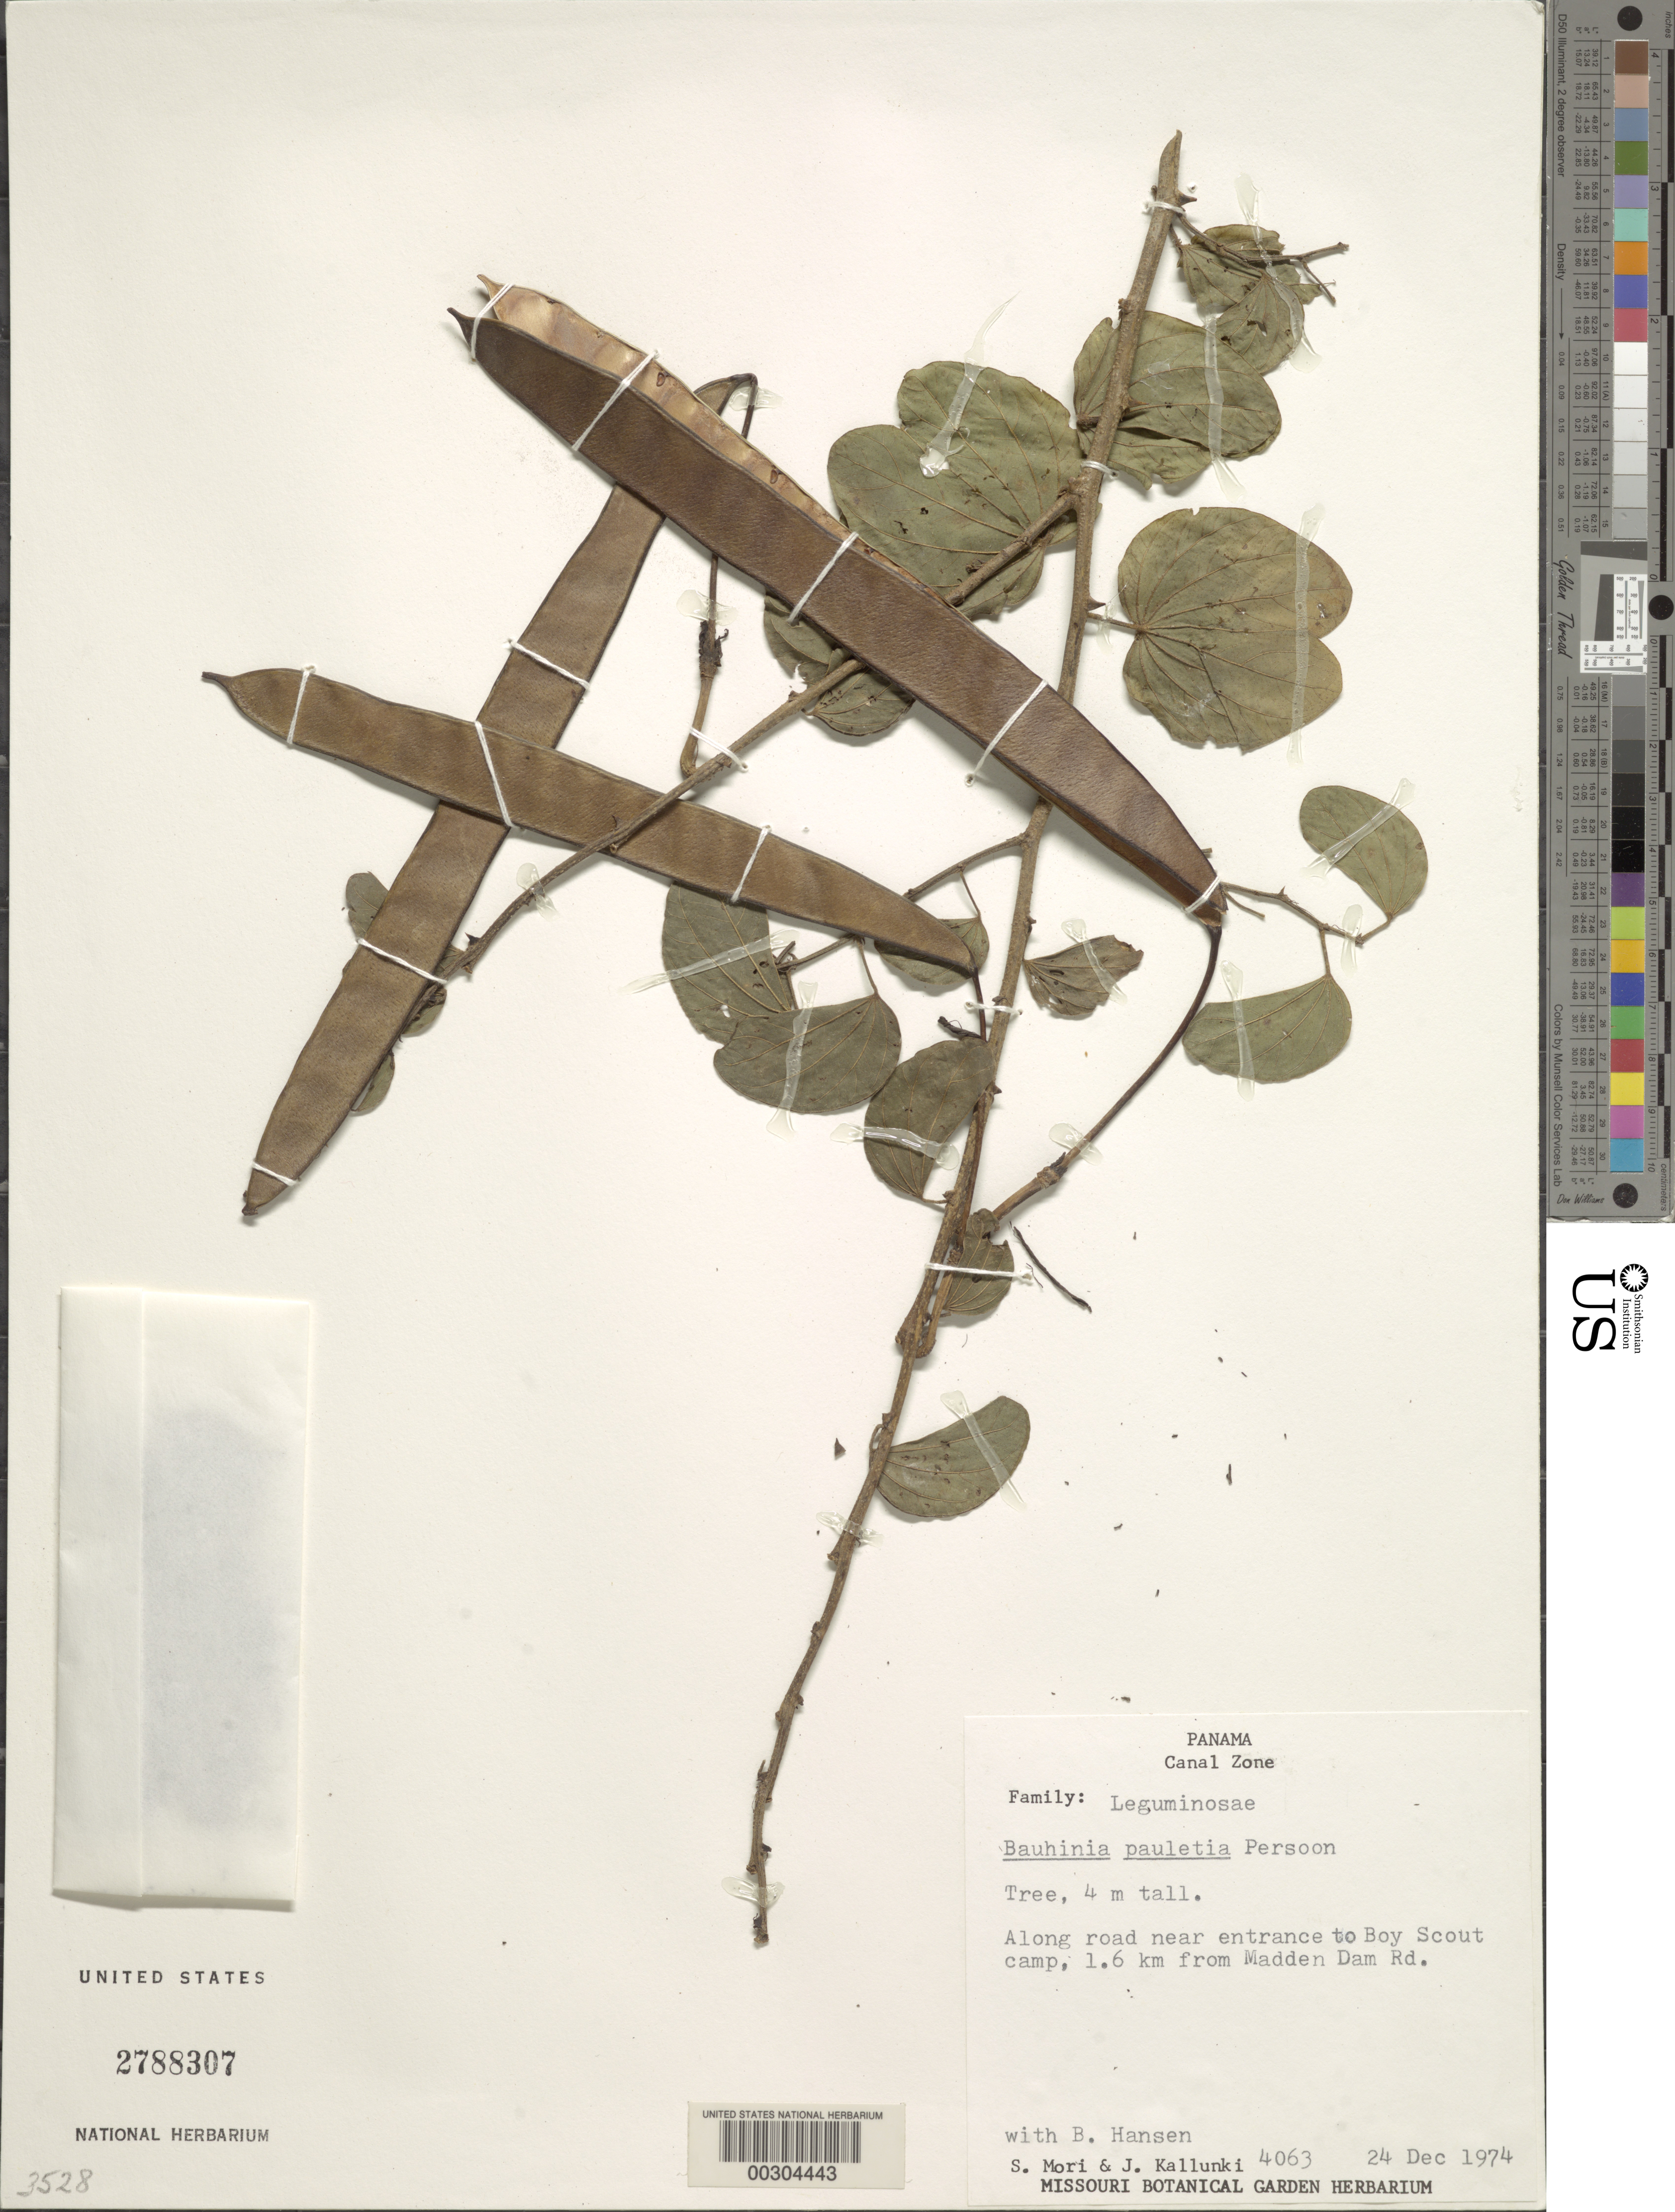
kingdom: Plantae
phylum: Tracheophyta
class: Magnoliopsida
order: Fabales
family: Fabaceae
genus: Bauhinia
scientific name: Bauhinia pauletia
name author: Pers.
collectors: S. Mori, J. Kallunki & B. Hansen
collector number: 4063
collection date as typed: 24 Dec 1974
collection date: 1974-12-24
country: Panama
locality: Along road near entrance to Boy Scout Camp, 1.6 km from Madden Dam road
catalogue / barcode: US 2788307